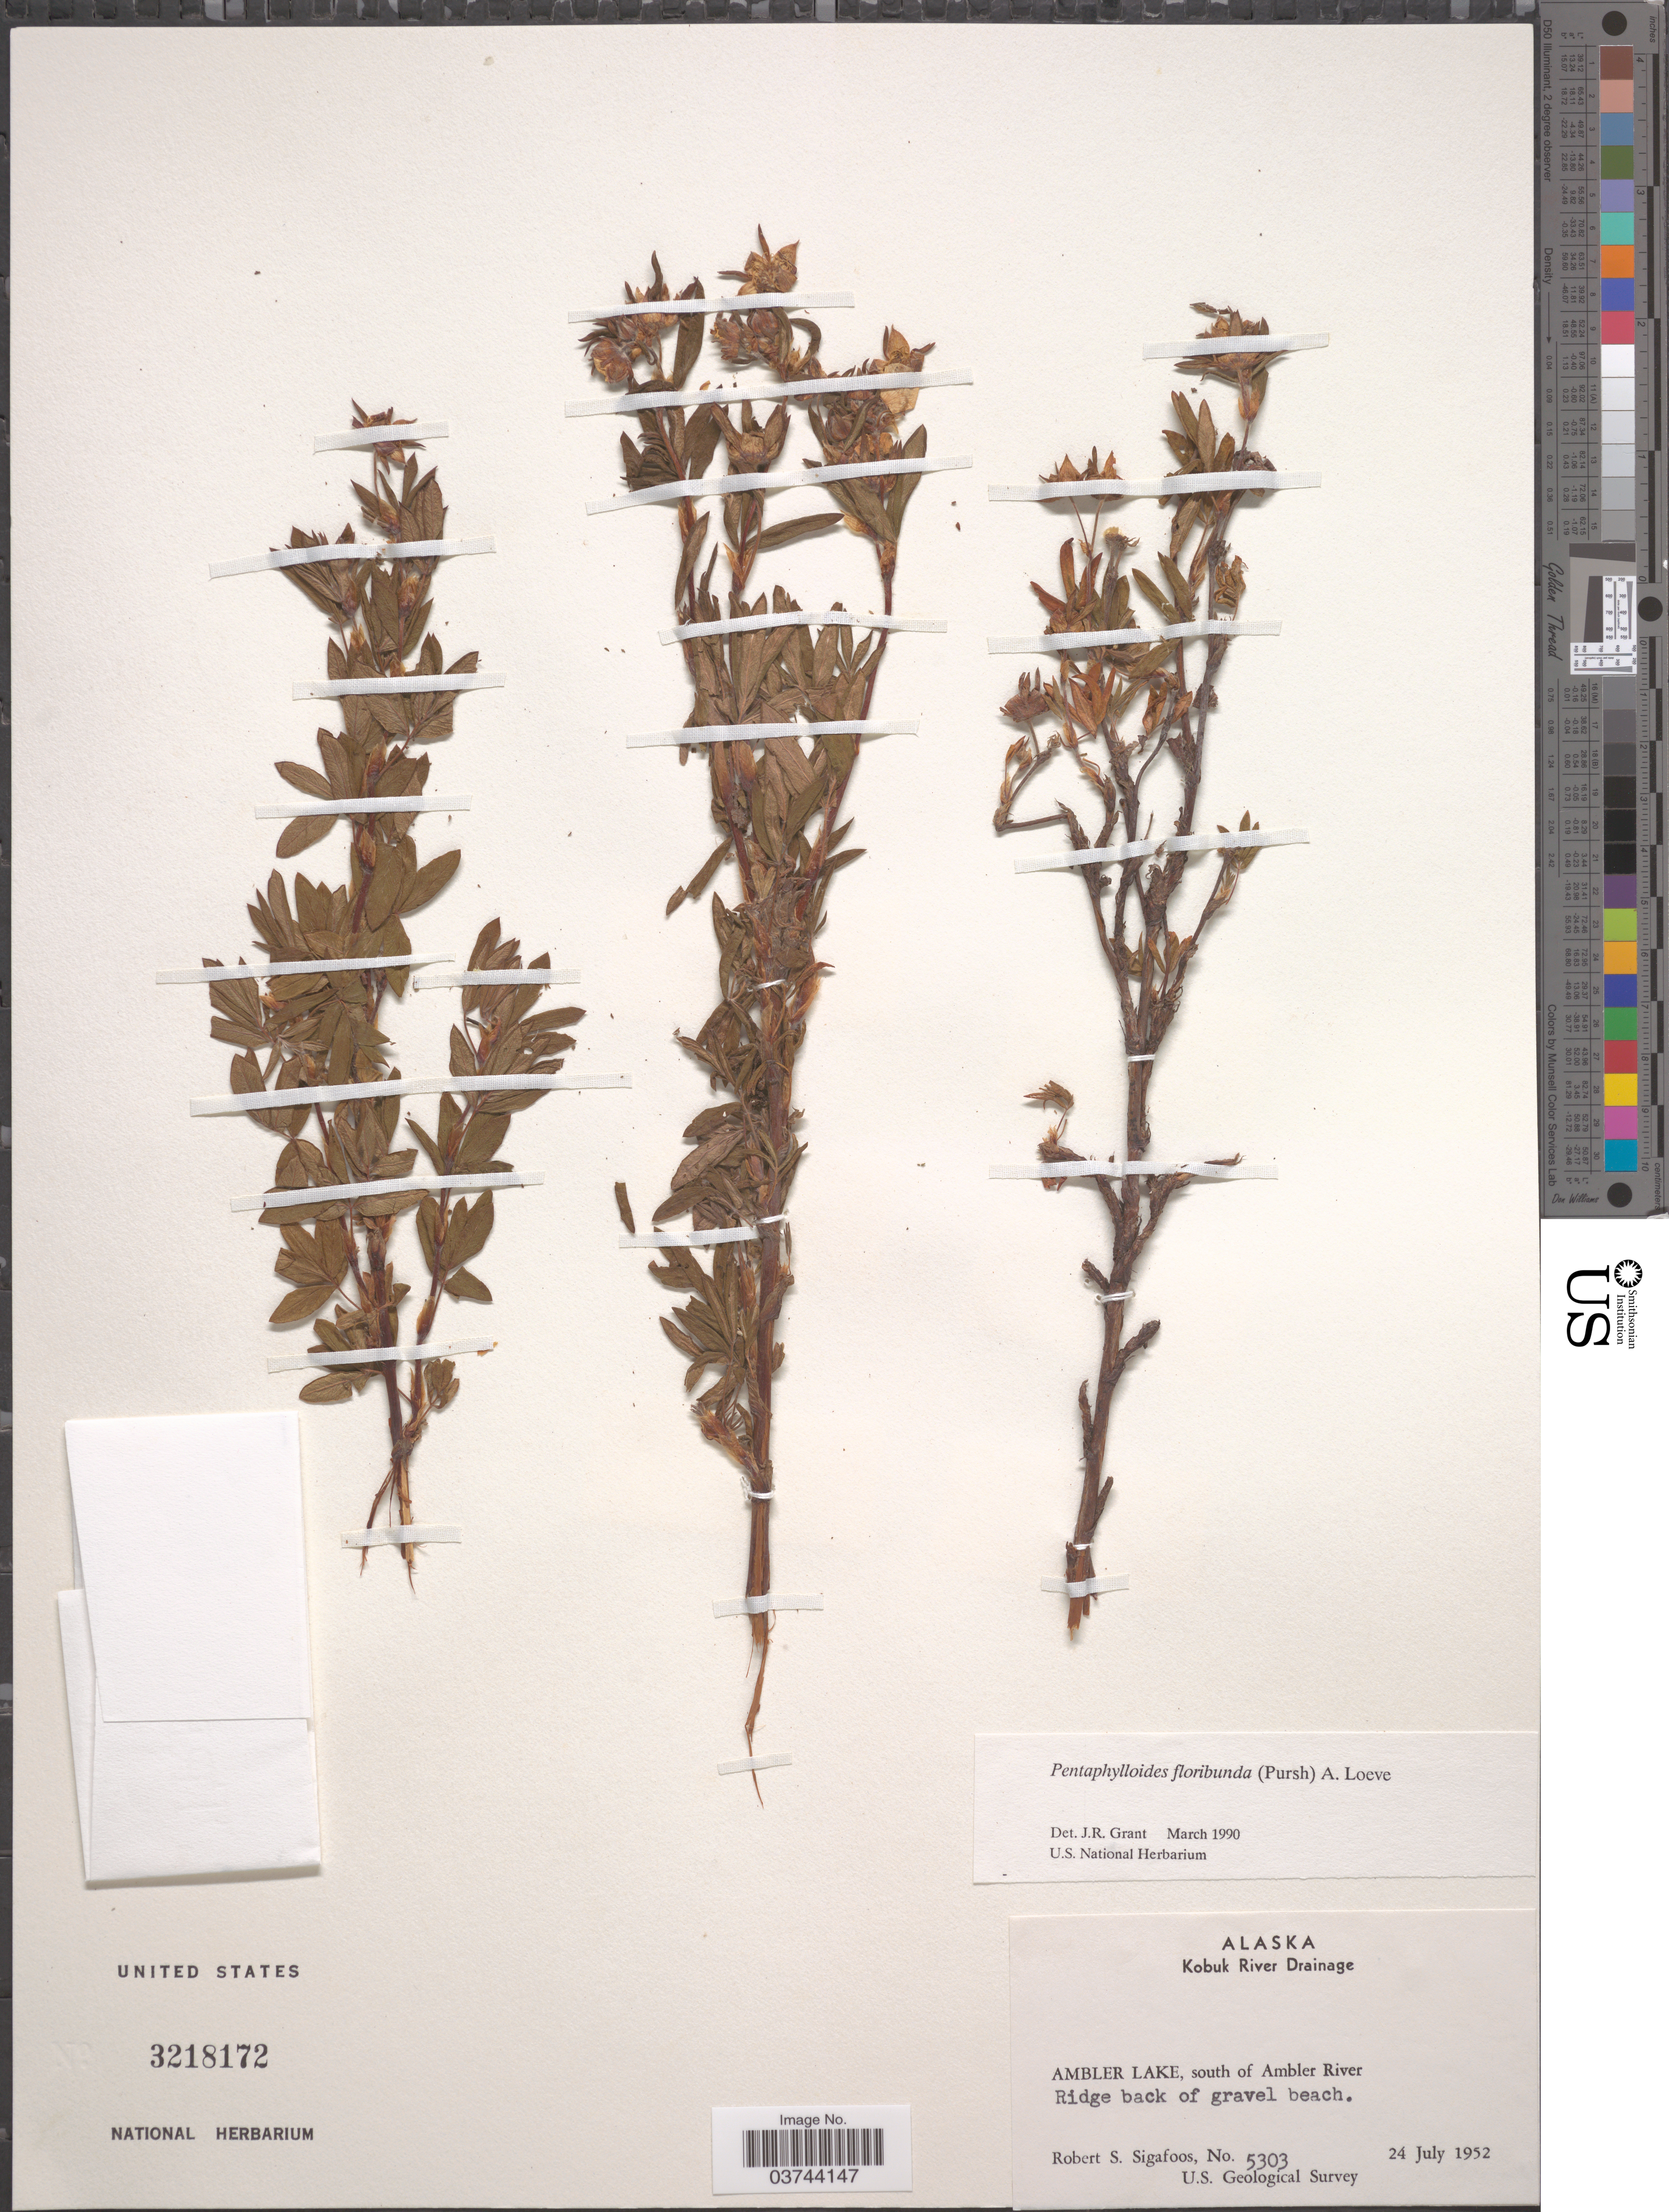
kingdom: Plantae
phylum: Tracheophyta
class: Magnoliopsida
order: Rosales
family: Rosaceae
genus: Dasiphora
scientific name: Dasiphora fruticosa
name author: (L.) Rydb.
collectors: R. Sigafoos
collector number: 5303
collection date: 1952-07-24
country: United States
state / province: Alaska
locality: Kobuk River Drainage. Ambler Lake, south of Ambler River. Ridge back of gravel beach.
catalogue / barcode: US 3218172